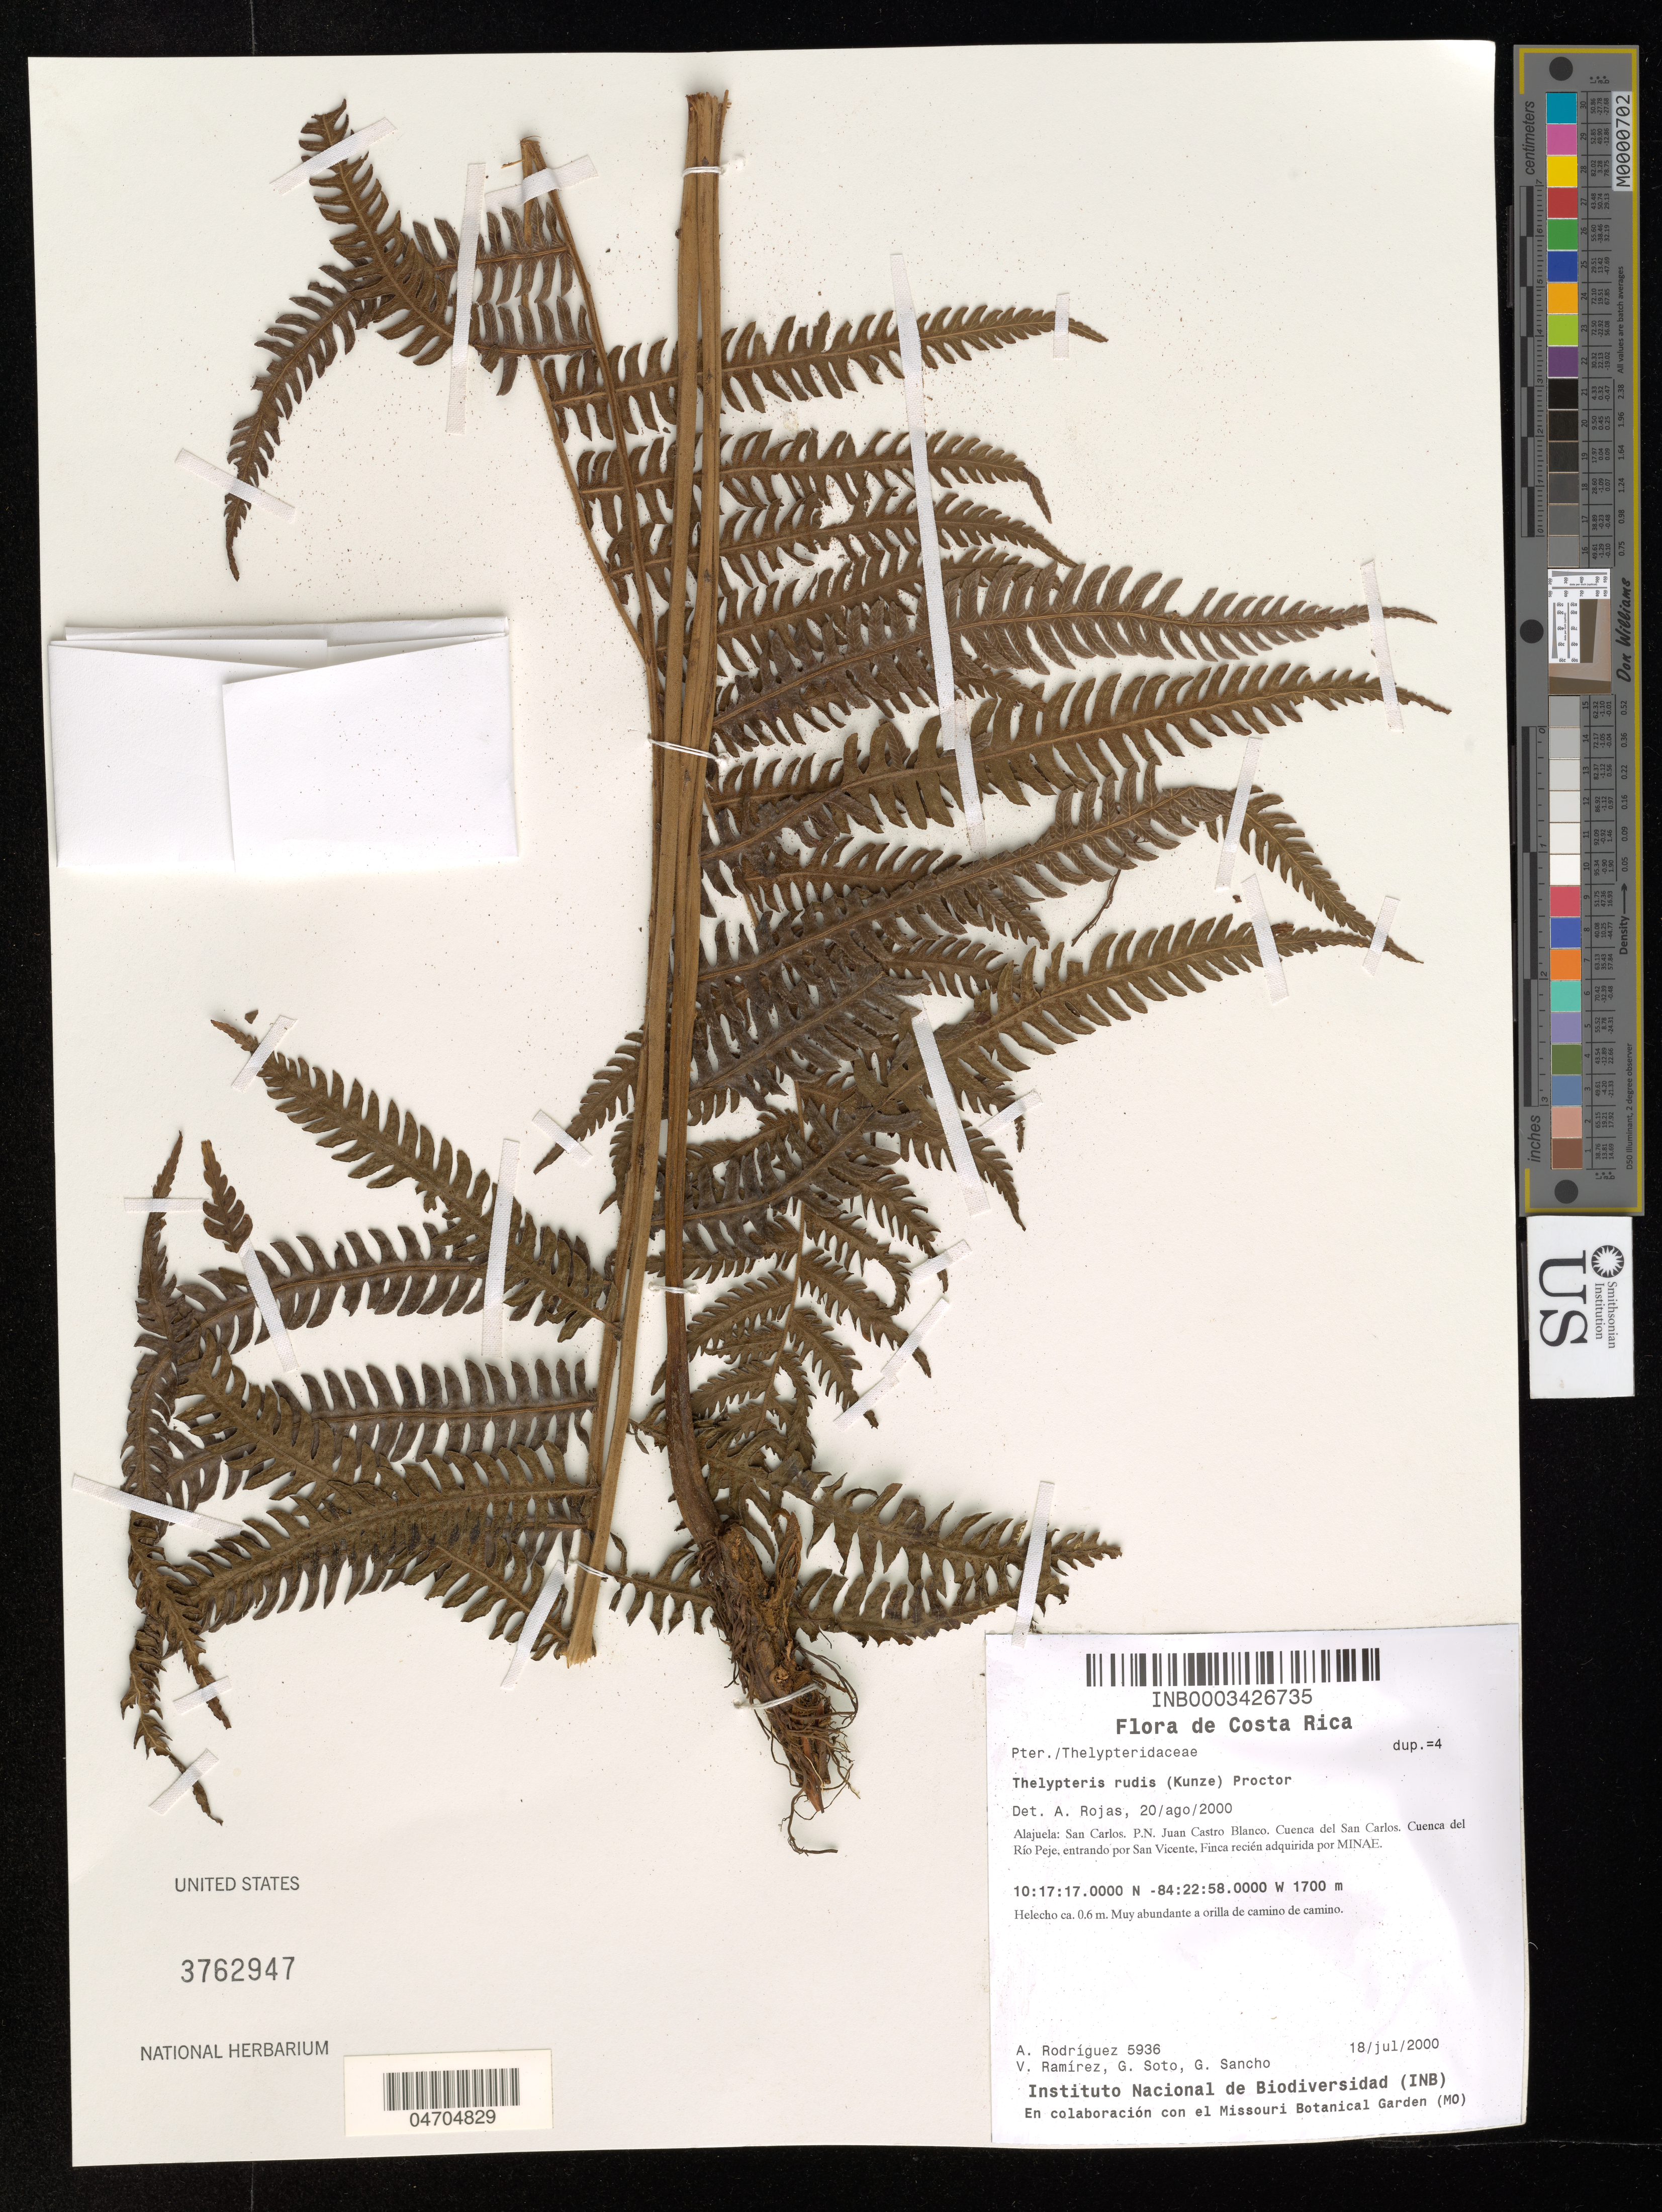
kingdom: Plantae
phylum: Tracheophyta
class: Polypodiopsida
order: Polypodiales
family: Thelypteridaceae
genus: Thelypteris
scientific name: Thelypteris rudis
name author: (Kuntze) Proctor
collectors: A. Rodríguez, V. Ramirez, G. Soto & G. Sancho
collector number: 5936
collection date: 2000-07-18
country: Costa Rica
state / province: Alajuela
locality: San Carlos. P. N. Juan Castro Blanco. Cuenca del San Carlos. Cuenca del Río Peje, entrando por San Vicente, Finca recién adquirida por MINAE.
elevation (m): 1700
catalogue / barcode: US 3762947